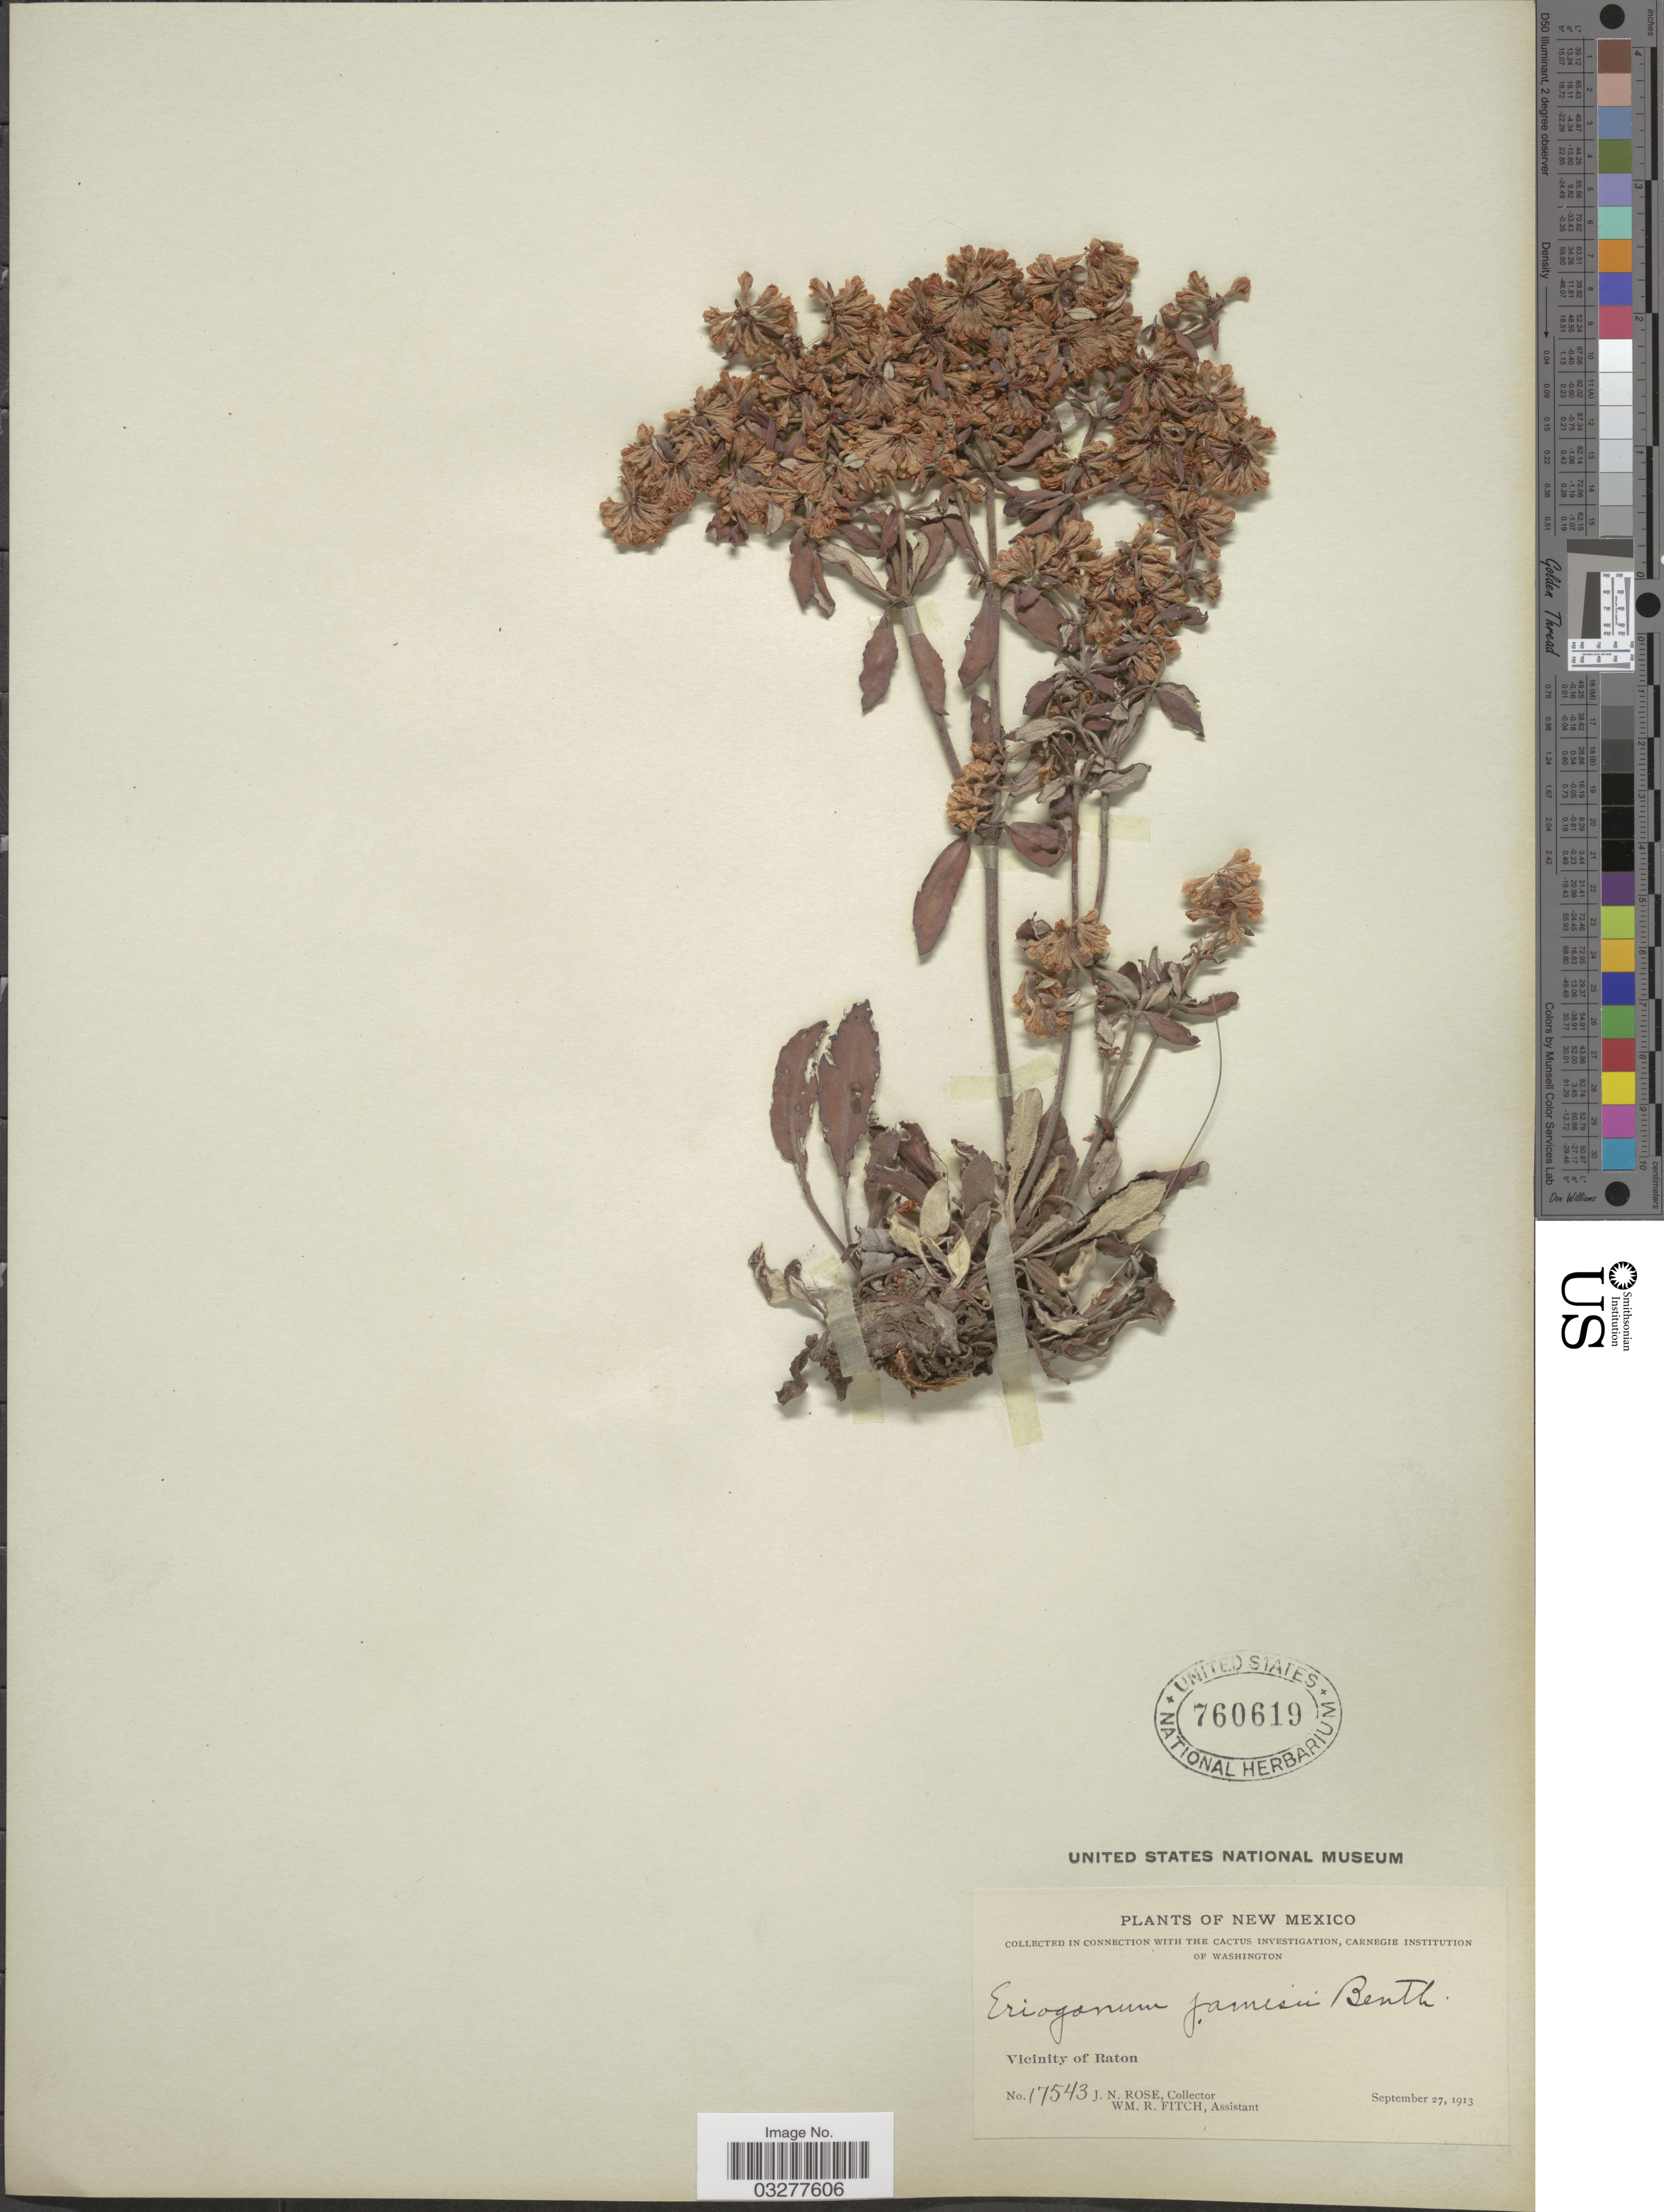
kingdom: Plantae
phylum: Tracheophyta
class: Magnoliopsida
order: Caryophyllales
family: Polygonaceae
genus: Eriogonum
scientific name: Eriogonum jamesii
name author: Benth.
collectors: J. N. Rose & W. R. Fitch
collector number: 17543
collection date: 1913-09-27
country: United States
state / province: New Mexico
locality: Vicinity of Raton.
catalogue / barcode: US 760619